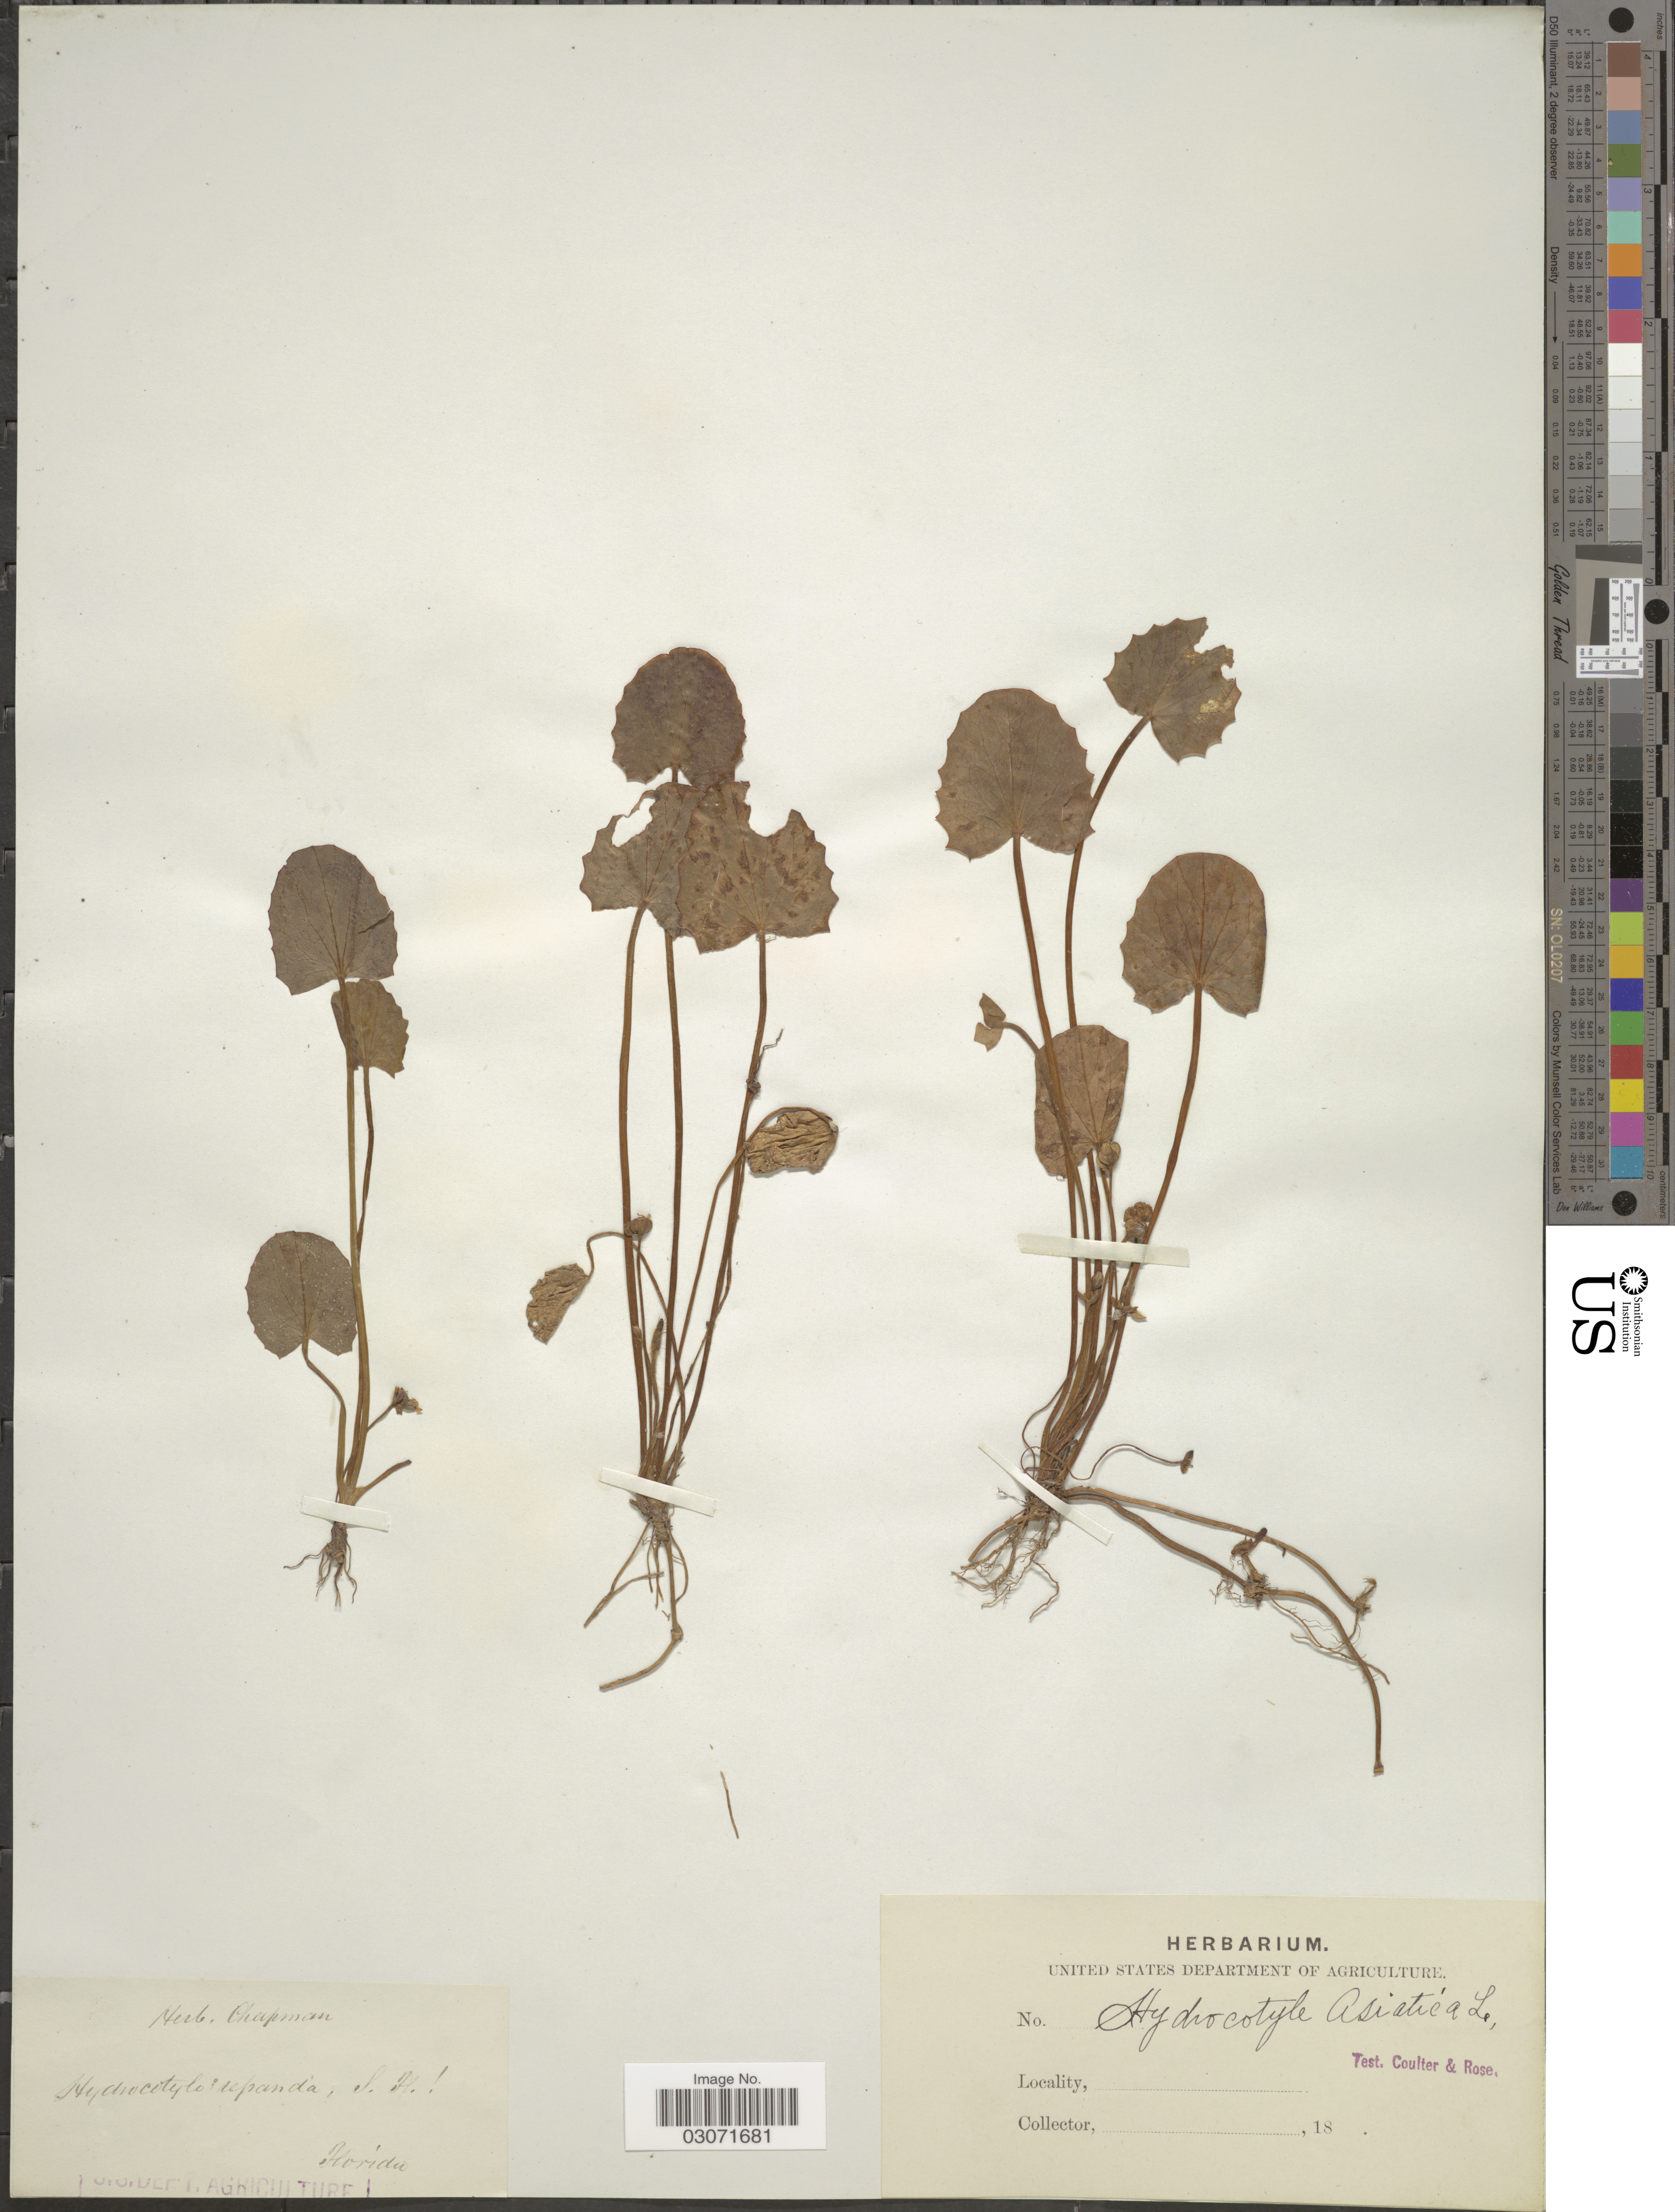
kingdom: Plantae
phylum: Tracheophyta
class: Magnoliopsida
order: Apiales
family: Apiaceae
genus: Centella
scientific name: Centella asiatica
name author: (L.) Urb.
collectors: ex herb. Chapman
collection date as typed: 18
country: United States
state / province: Florida